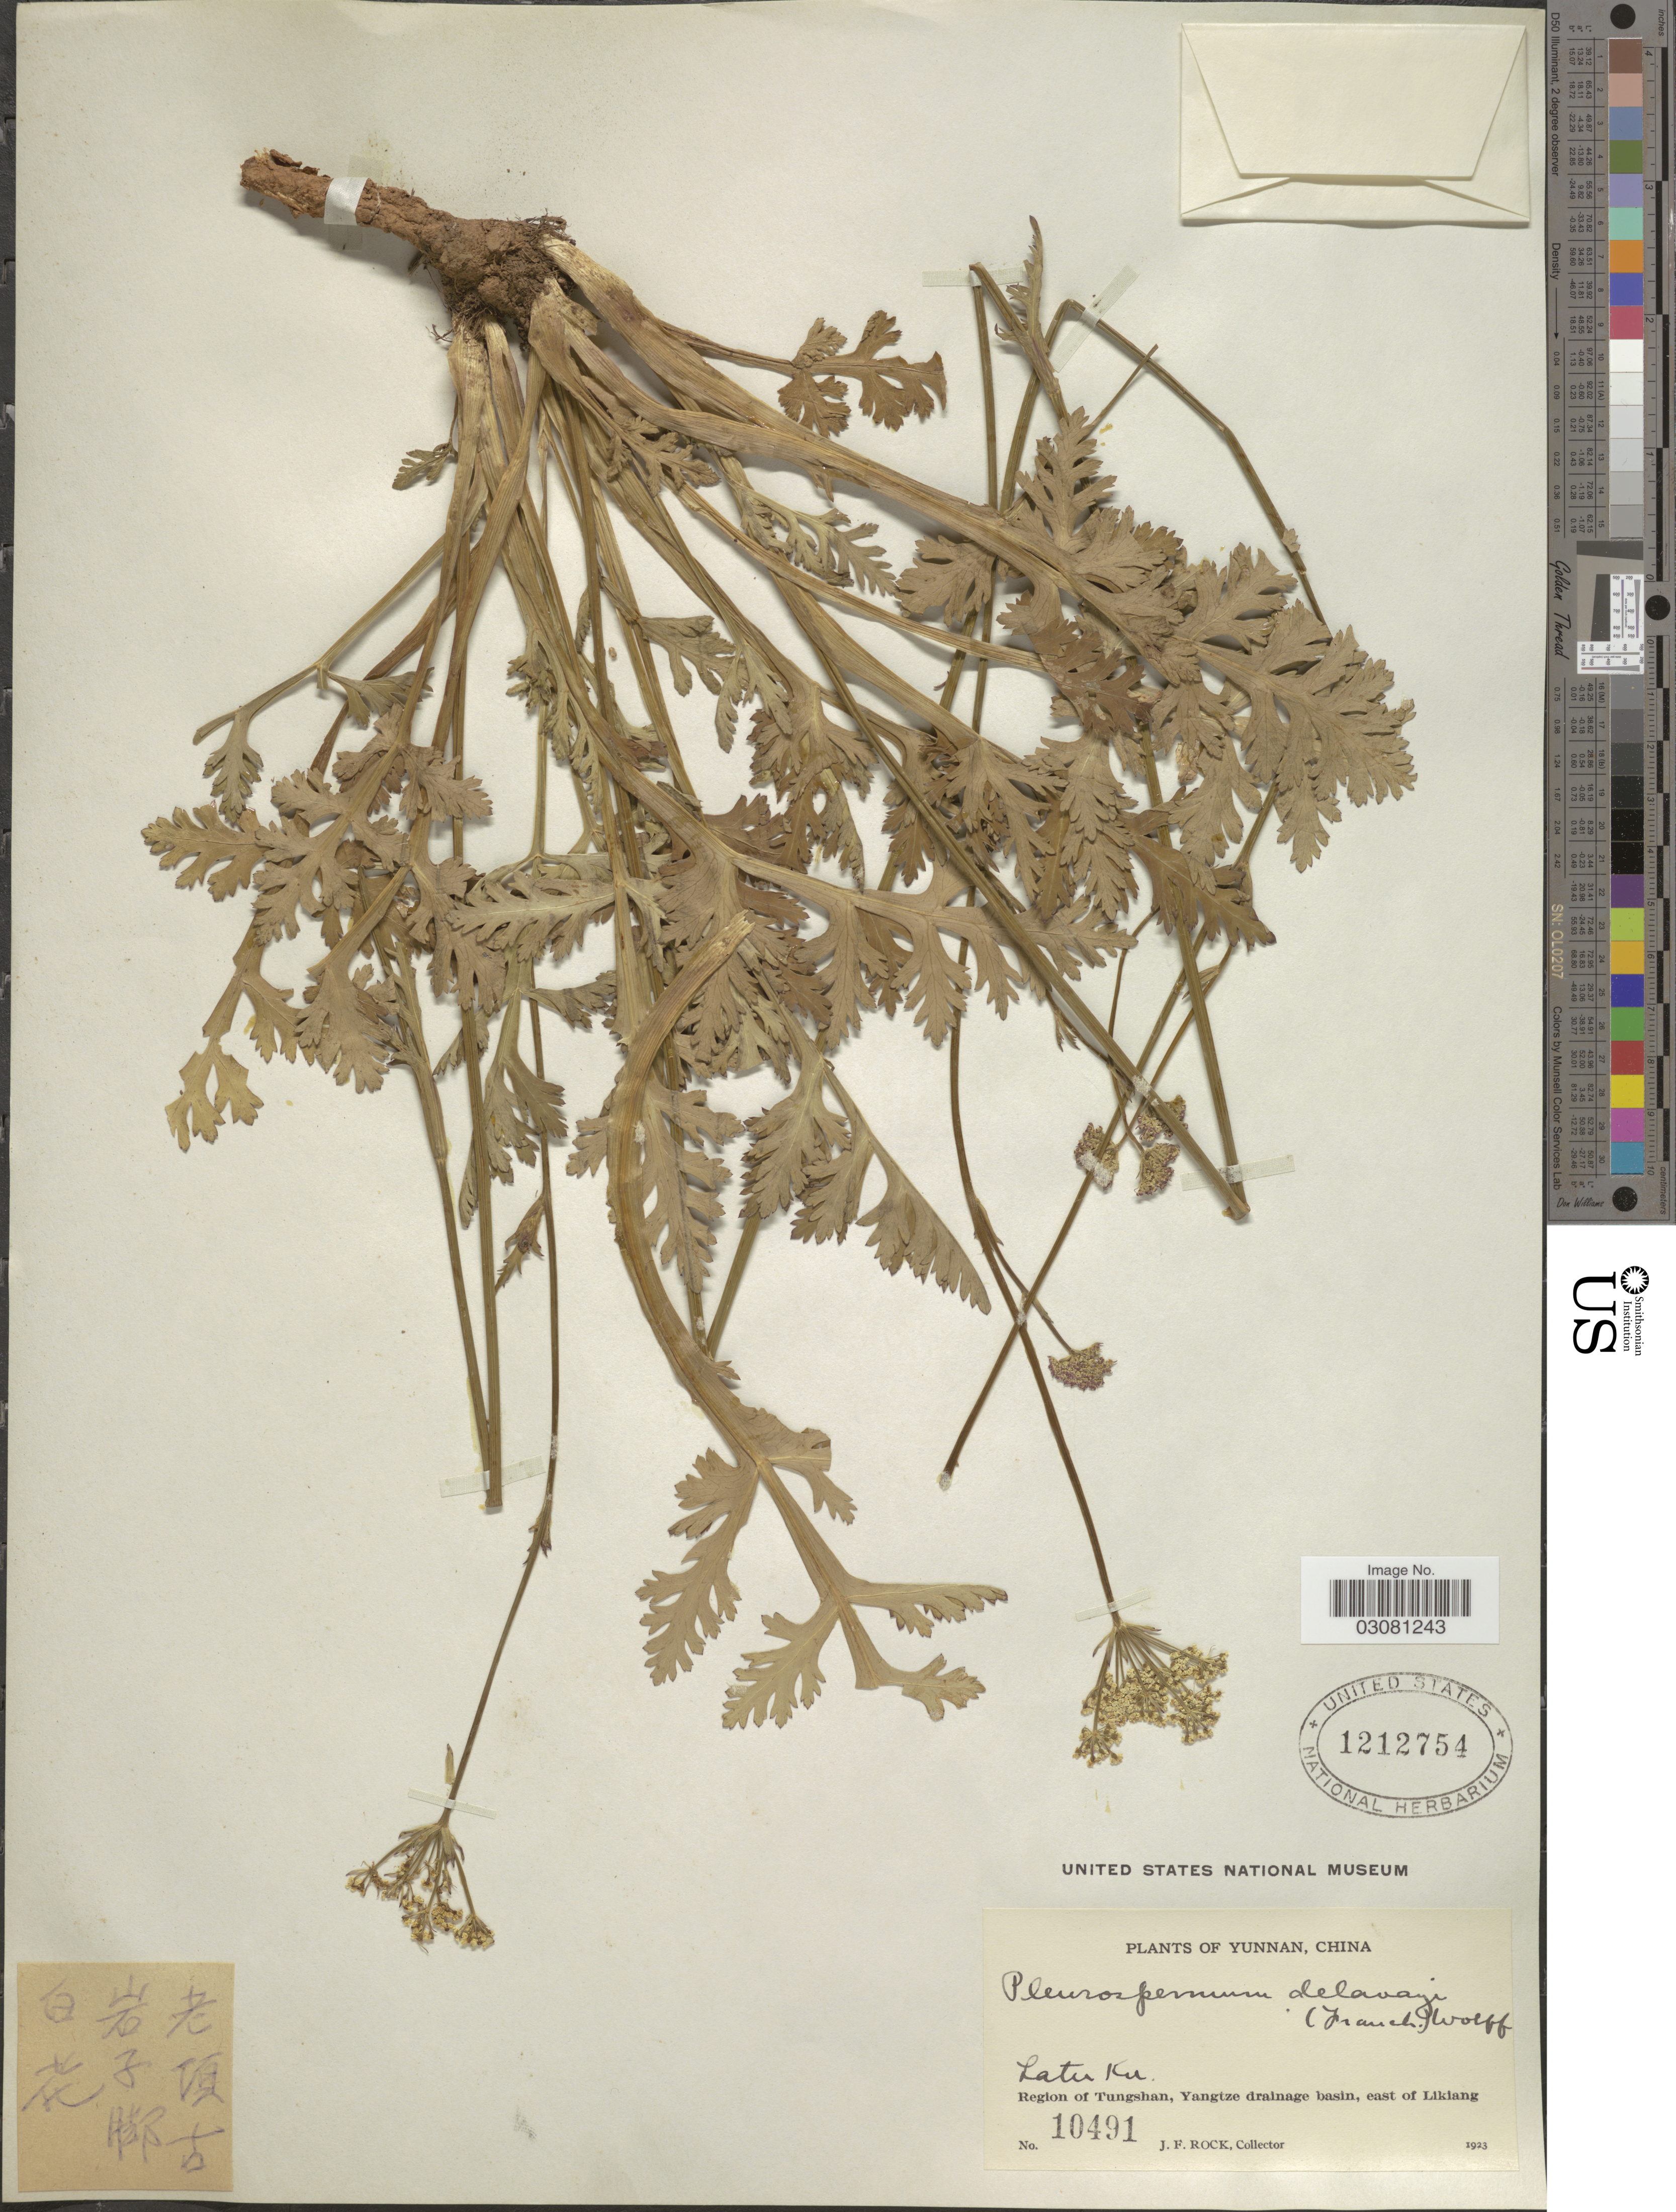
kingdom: Plantae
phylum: Tracheophyta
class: Magnoliopsida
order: Apiales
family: Apiaceae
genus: Pleurospermum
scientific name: Pleurospermum delavayi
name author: (Franch.) M.Hiroe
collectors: J. Rock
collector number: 10491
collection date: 1923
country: China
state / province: Yunnan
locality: Latu Ku. Region of Tungshan, Yangtze drainage basin, east of Likiang.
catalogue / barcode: US 1212754